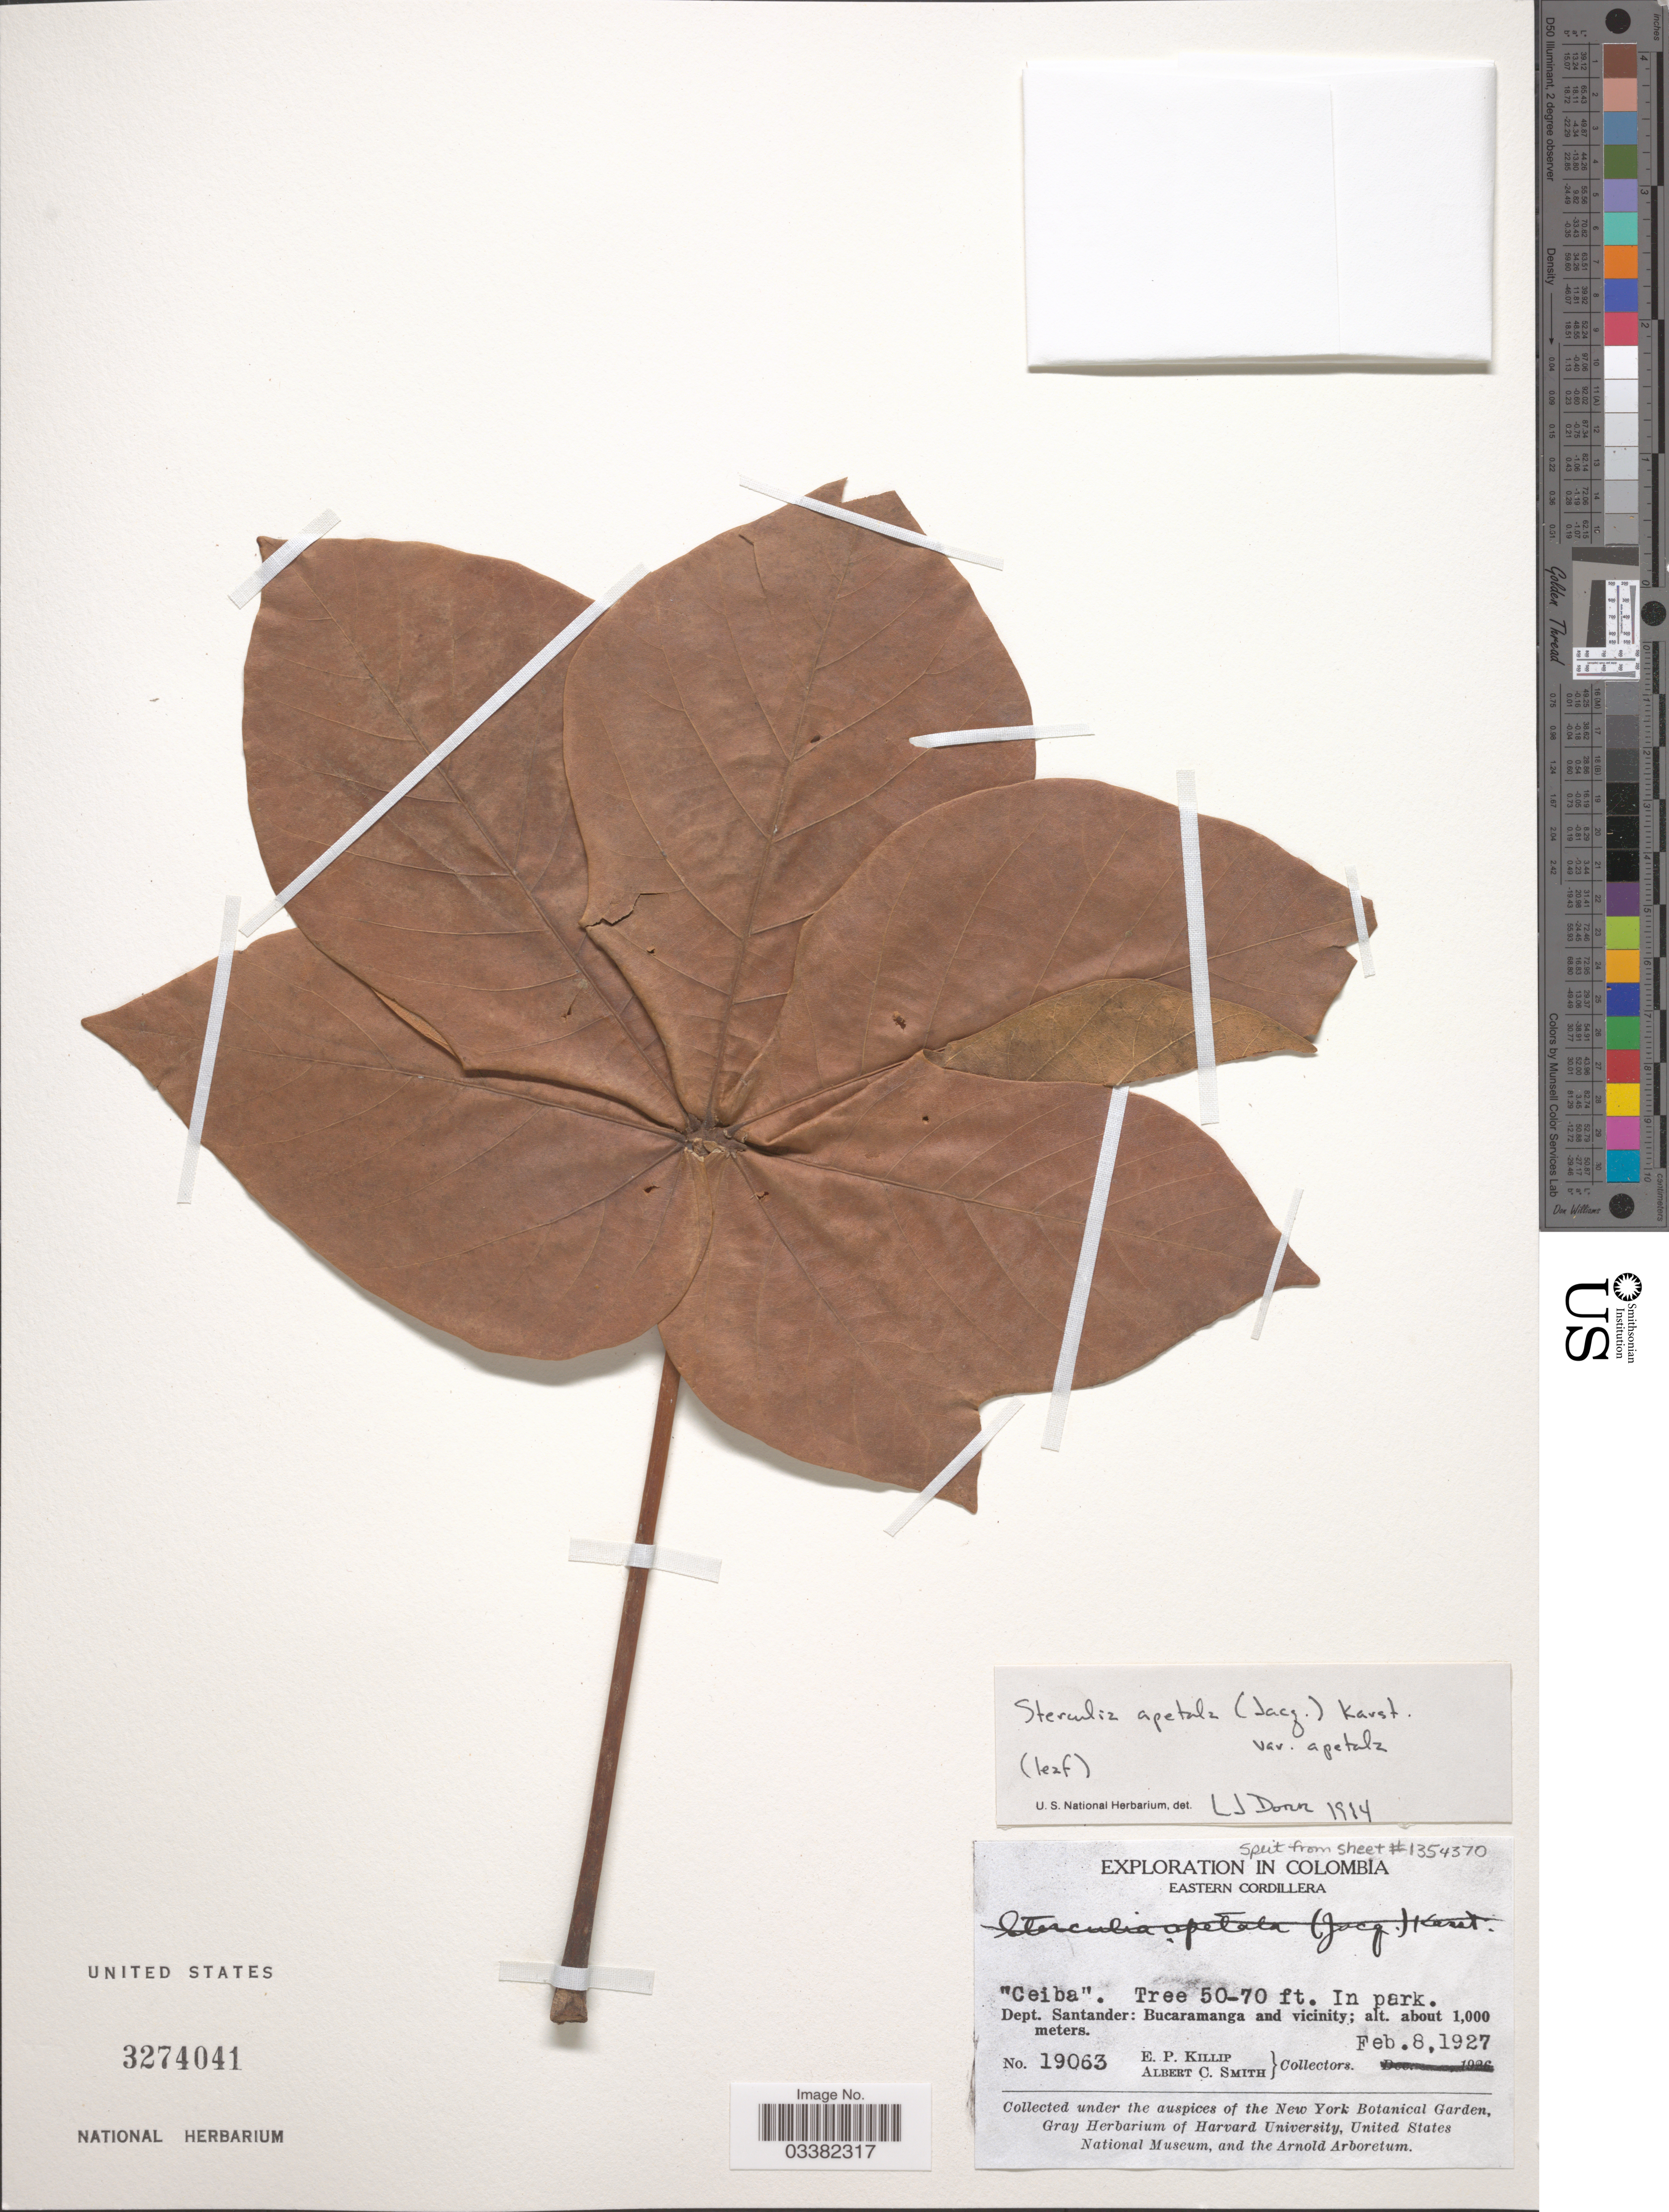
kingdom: Plantae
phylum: Tracheophyta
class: Magnoliopsida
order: Malvales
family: Malvaceae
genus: Sterculia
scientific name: Sterculia apetala var. apetala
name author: (Jacq.) H. Karst.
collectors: E. P. Killip & A. C. Smith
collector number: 19063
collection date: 1927-02-08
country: Colombia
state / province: Santander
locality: Eastern Cordillera. Dept. Santander: Bucaramanga and vicinity.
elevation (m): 1000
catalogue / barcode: US 3274041